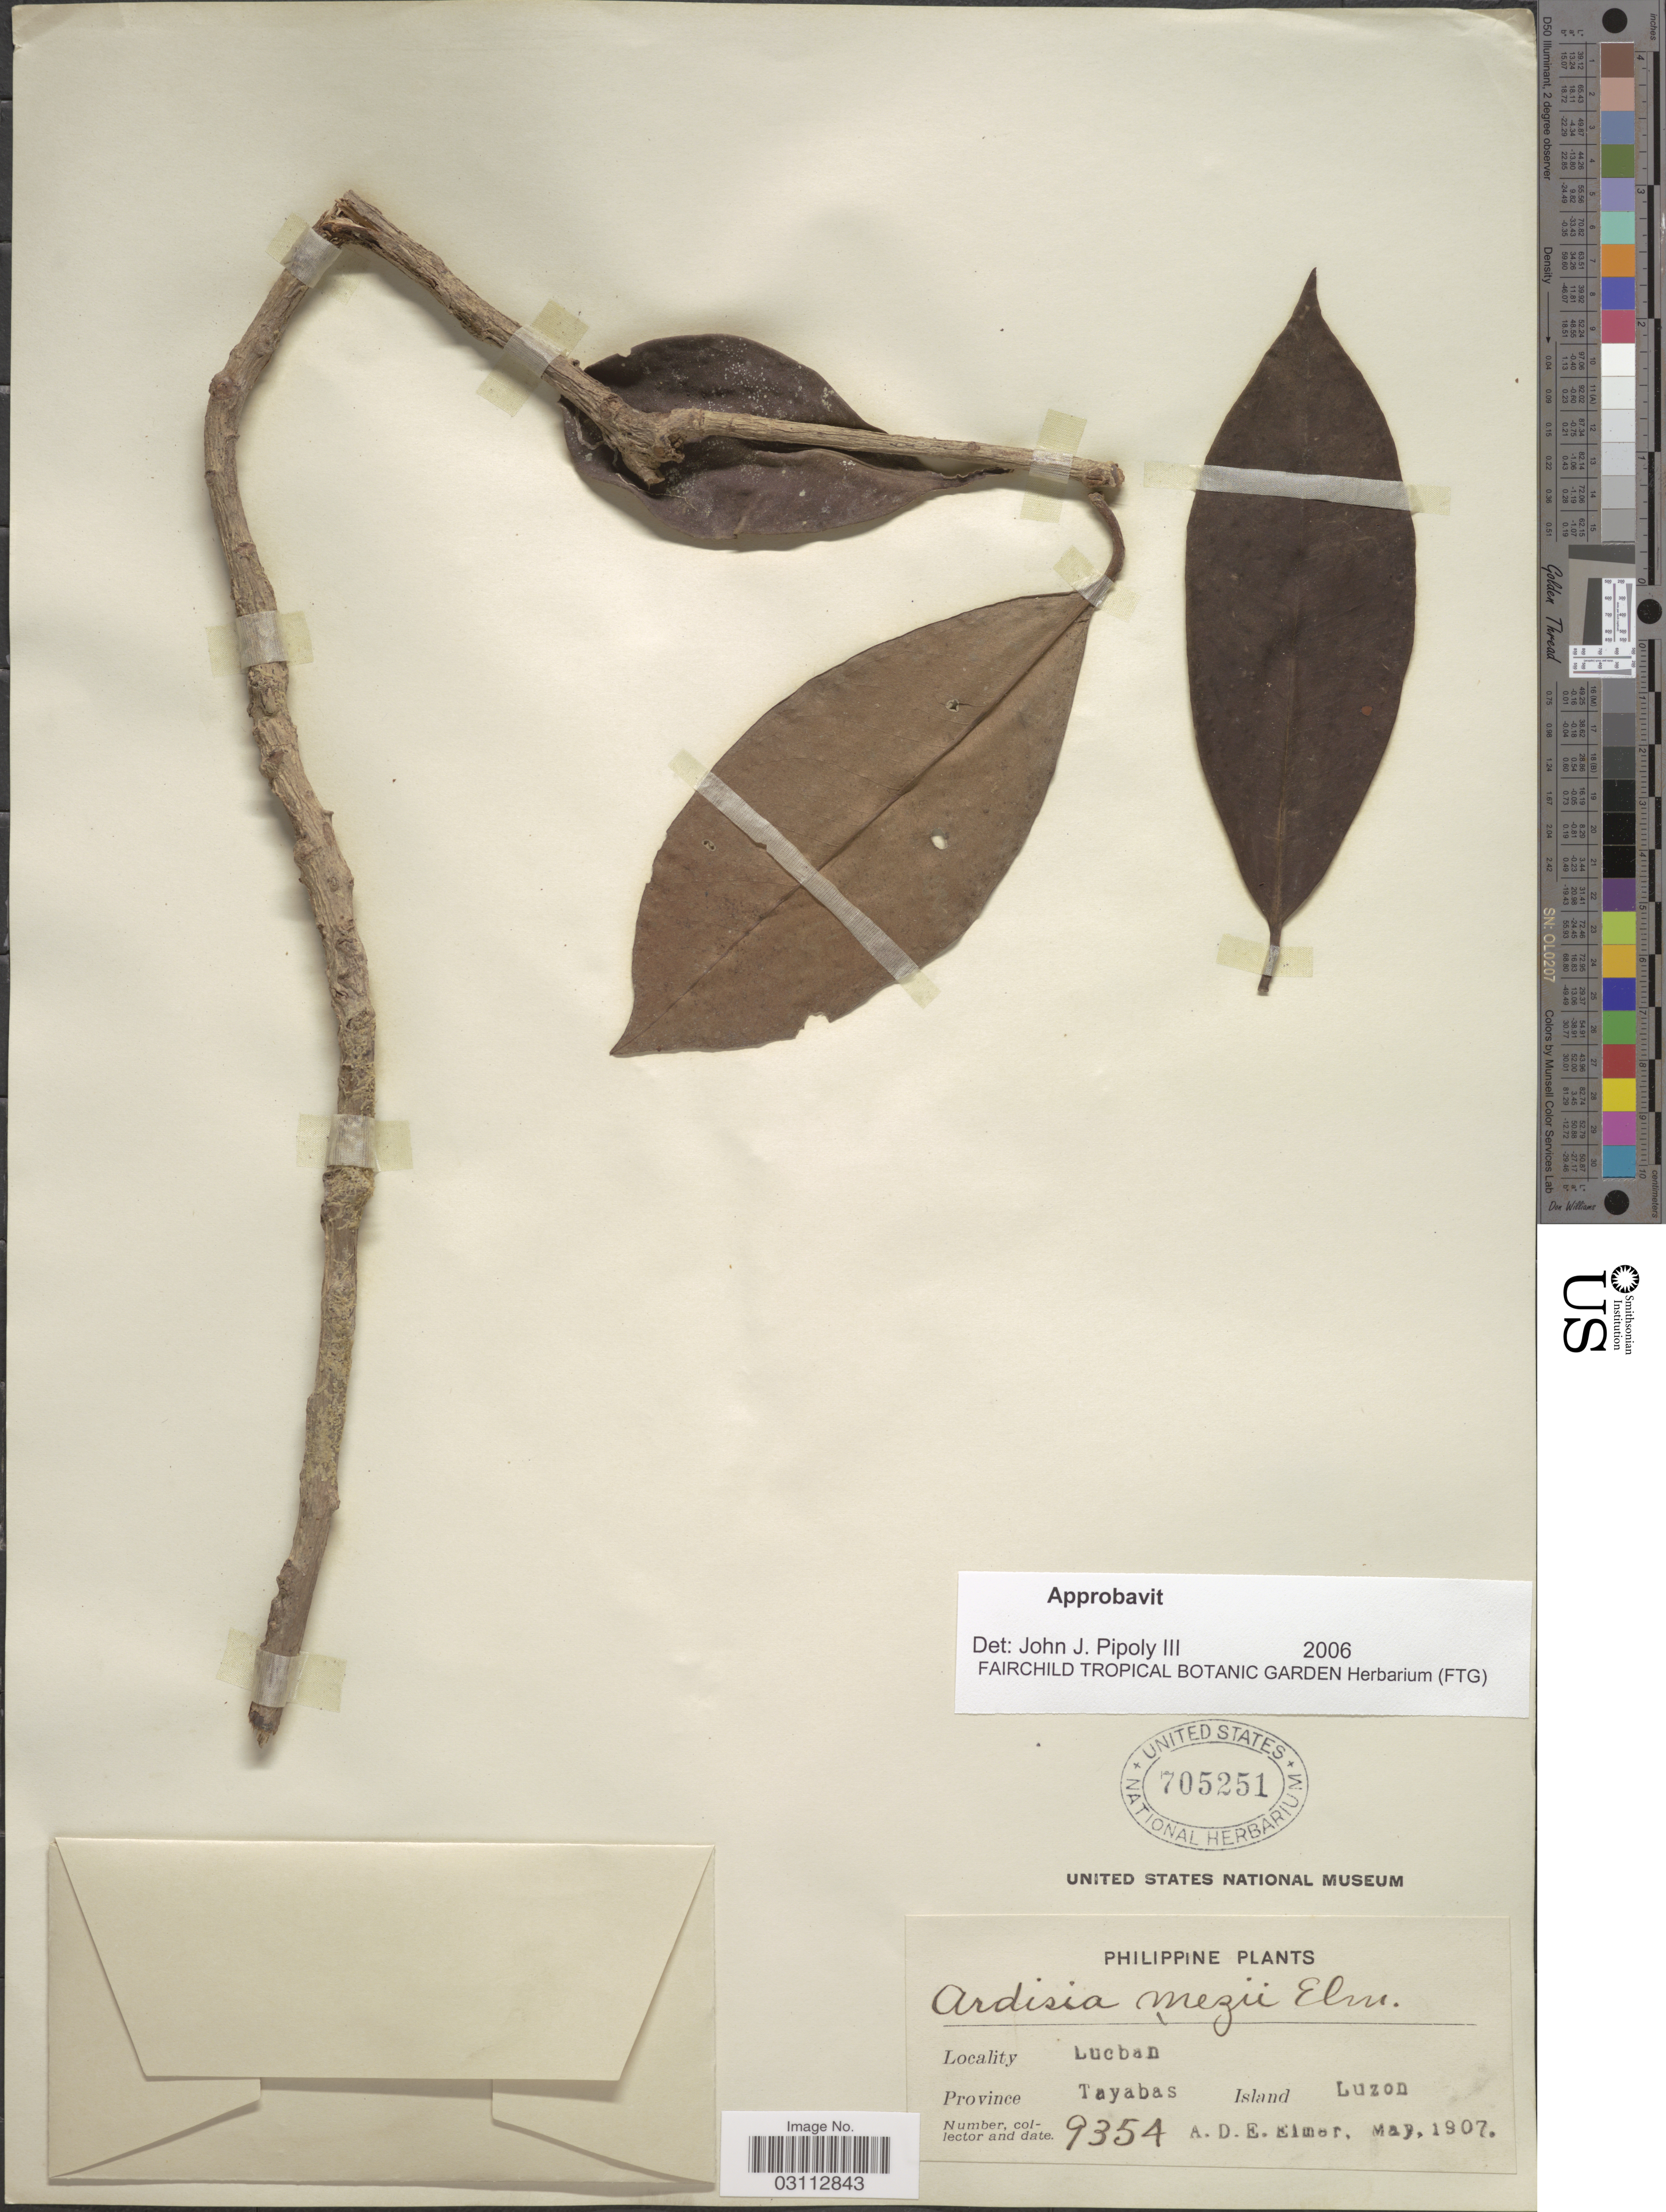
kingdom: Plantae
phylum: Tracheophyta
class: Magnoliopsida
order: Ericales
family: Primulaceae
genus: Ardisia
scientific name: Ardisia mezii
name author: Elmer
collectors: A. D. E. Elmer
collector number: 9354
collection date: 1907-05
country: Philippines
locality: Lucban. Province Tayabas. Island Luzon.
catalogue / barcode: US 705251